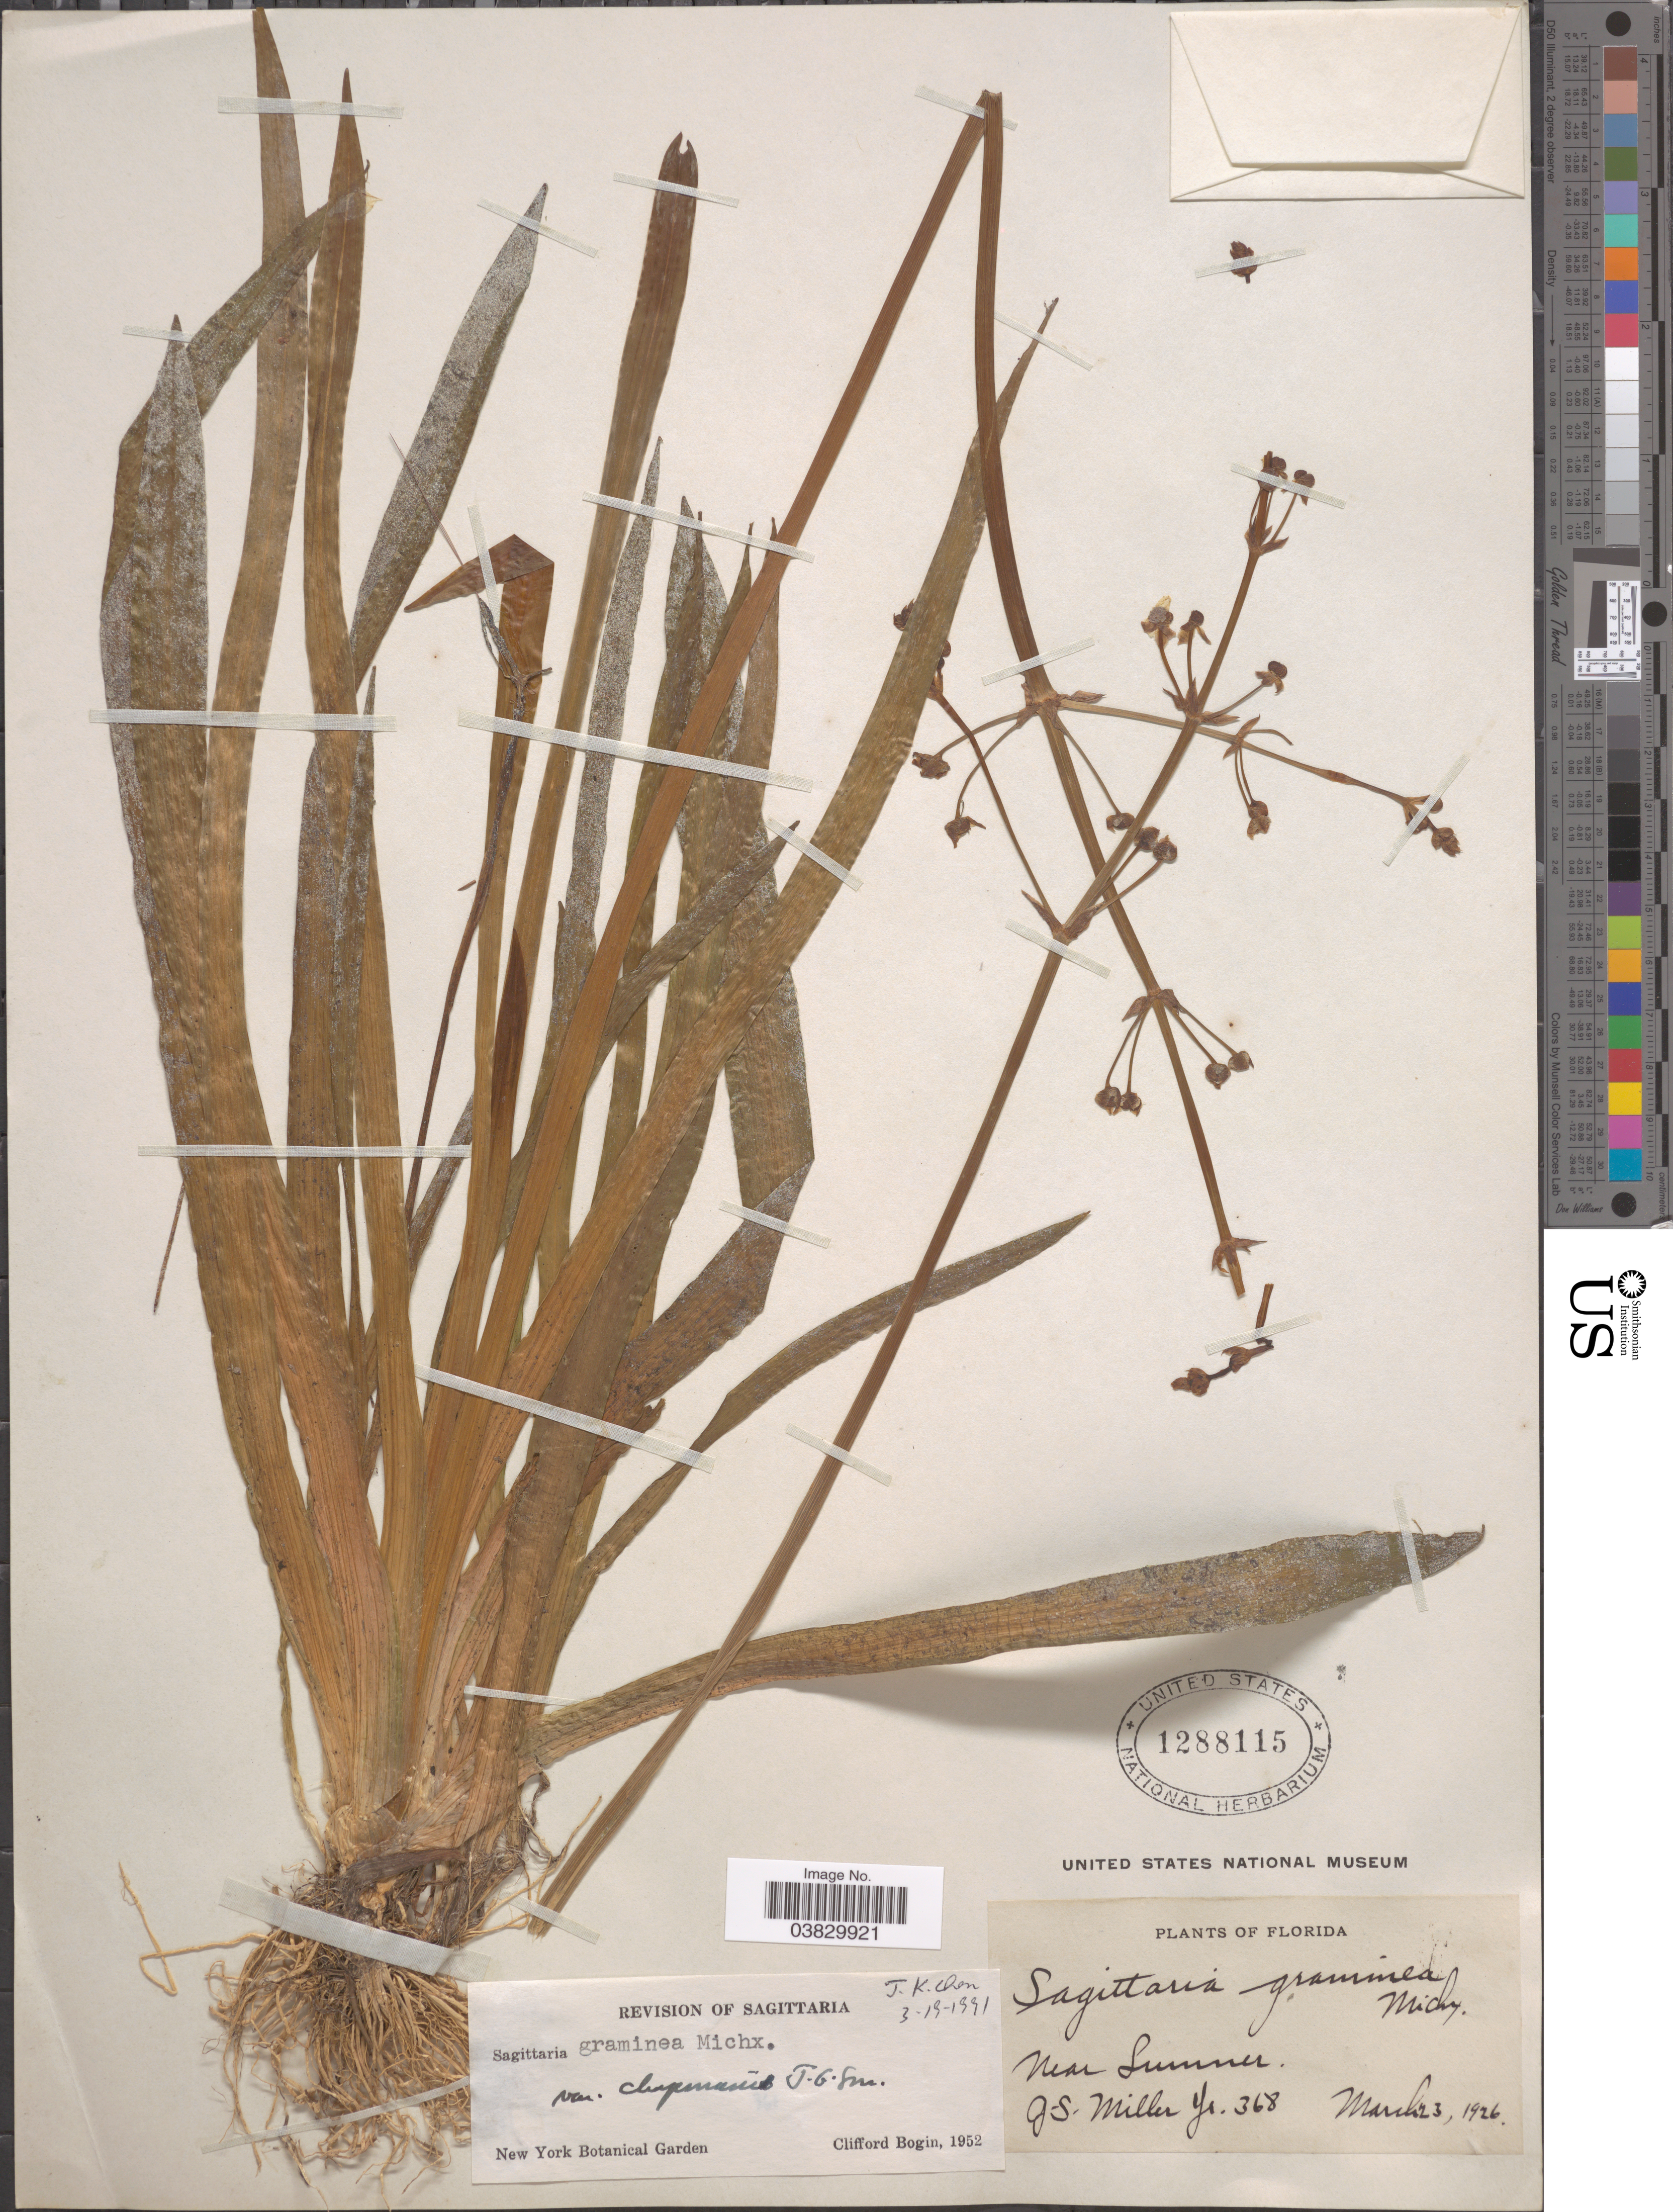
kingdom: Plantae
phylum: Tracheophyta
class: Liliopsida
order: Alismatales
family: Alismataceae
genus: Sagittaria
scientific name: Sagittaria graminea var. chapmanii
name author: J.G. Sm.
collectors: G. S. Miller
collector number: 368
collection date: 1926-03-03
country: United States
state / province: Florida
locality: Near Sumner.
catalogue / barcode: US 1288115